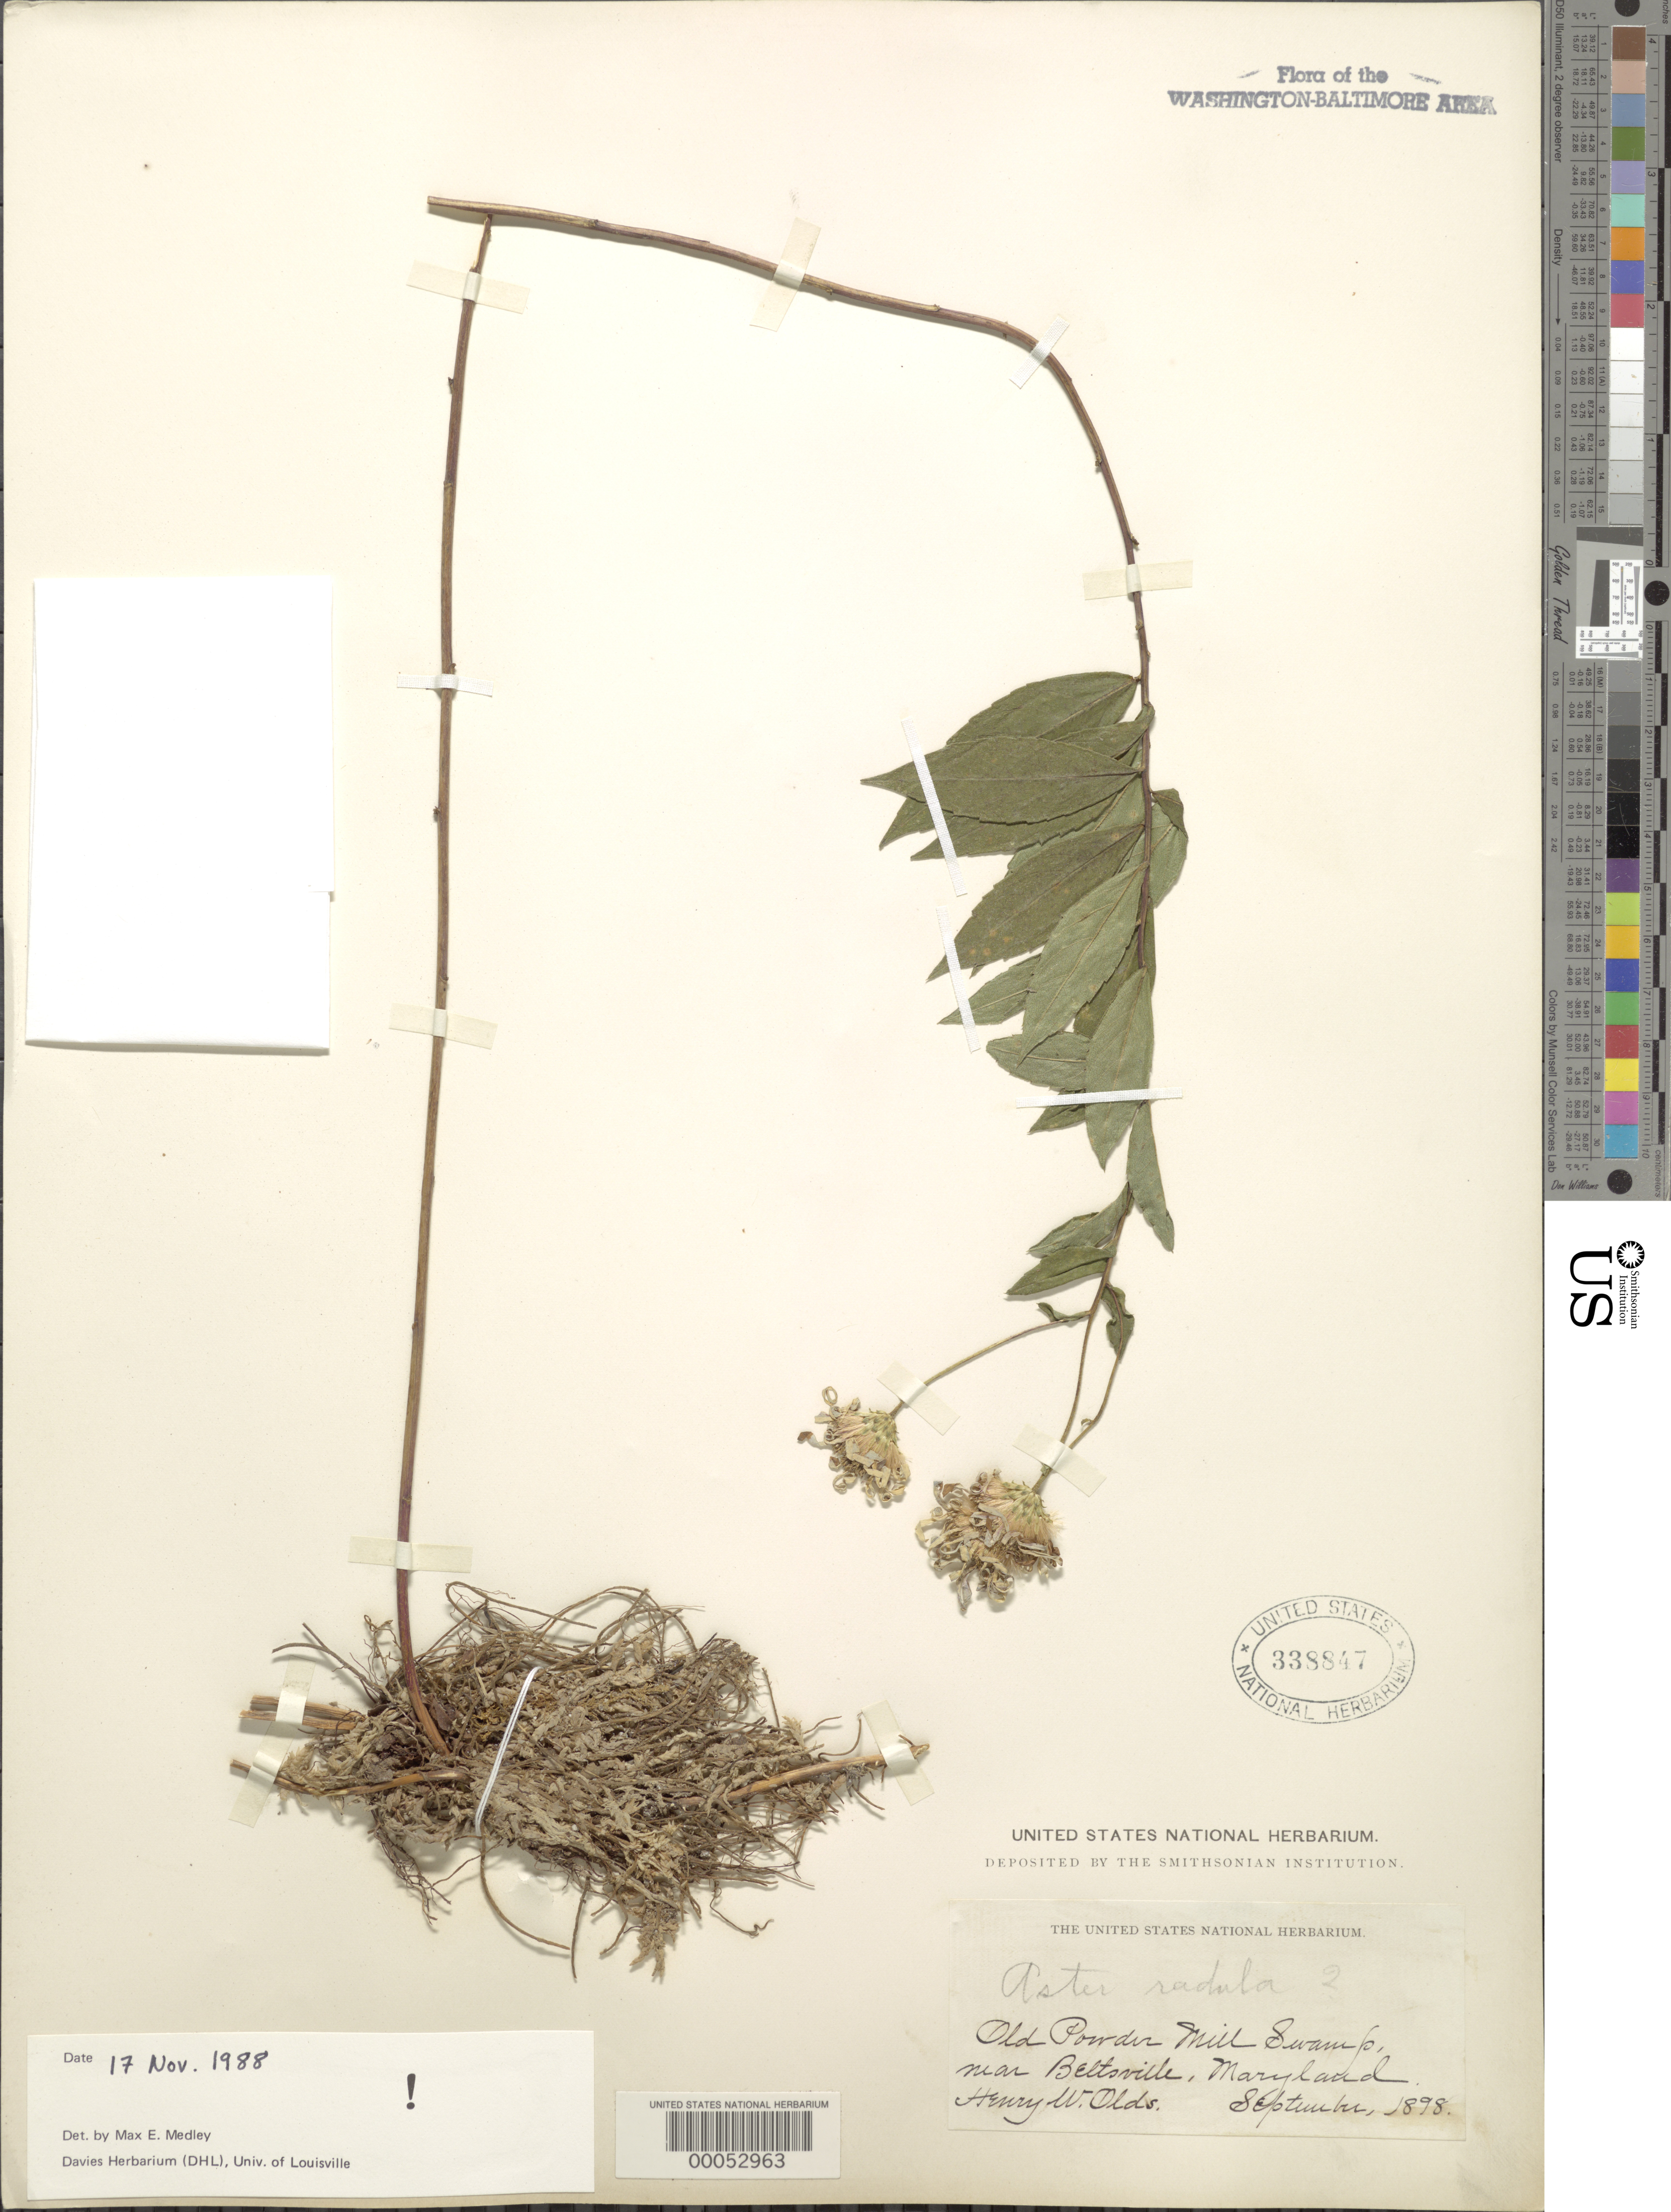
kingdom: Plantae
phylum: Tracheophyta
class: Magnoliopsida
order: Asterales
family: Asteraceae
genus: Eurybia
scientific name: Eurybia radula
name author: (Aiton) G.L. Nesom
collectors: H. W. Olds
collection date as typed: Sep 1898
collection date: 1898-09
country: United States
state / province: Maryland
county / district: Prince George's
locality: Powdermill Swamp near Beltsville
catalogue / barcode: US 338847